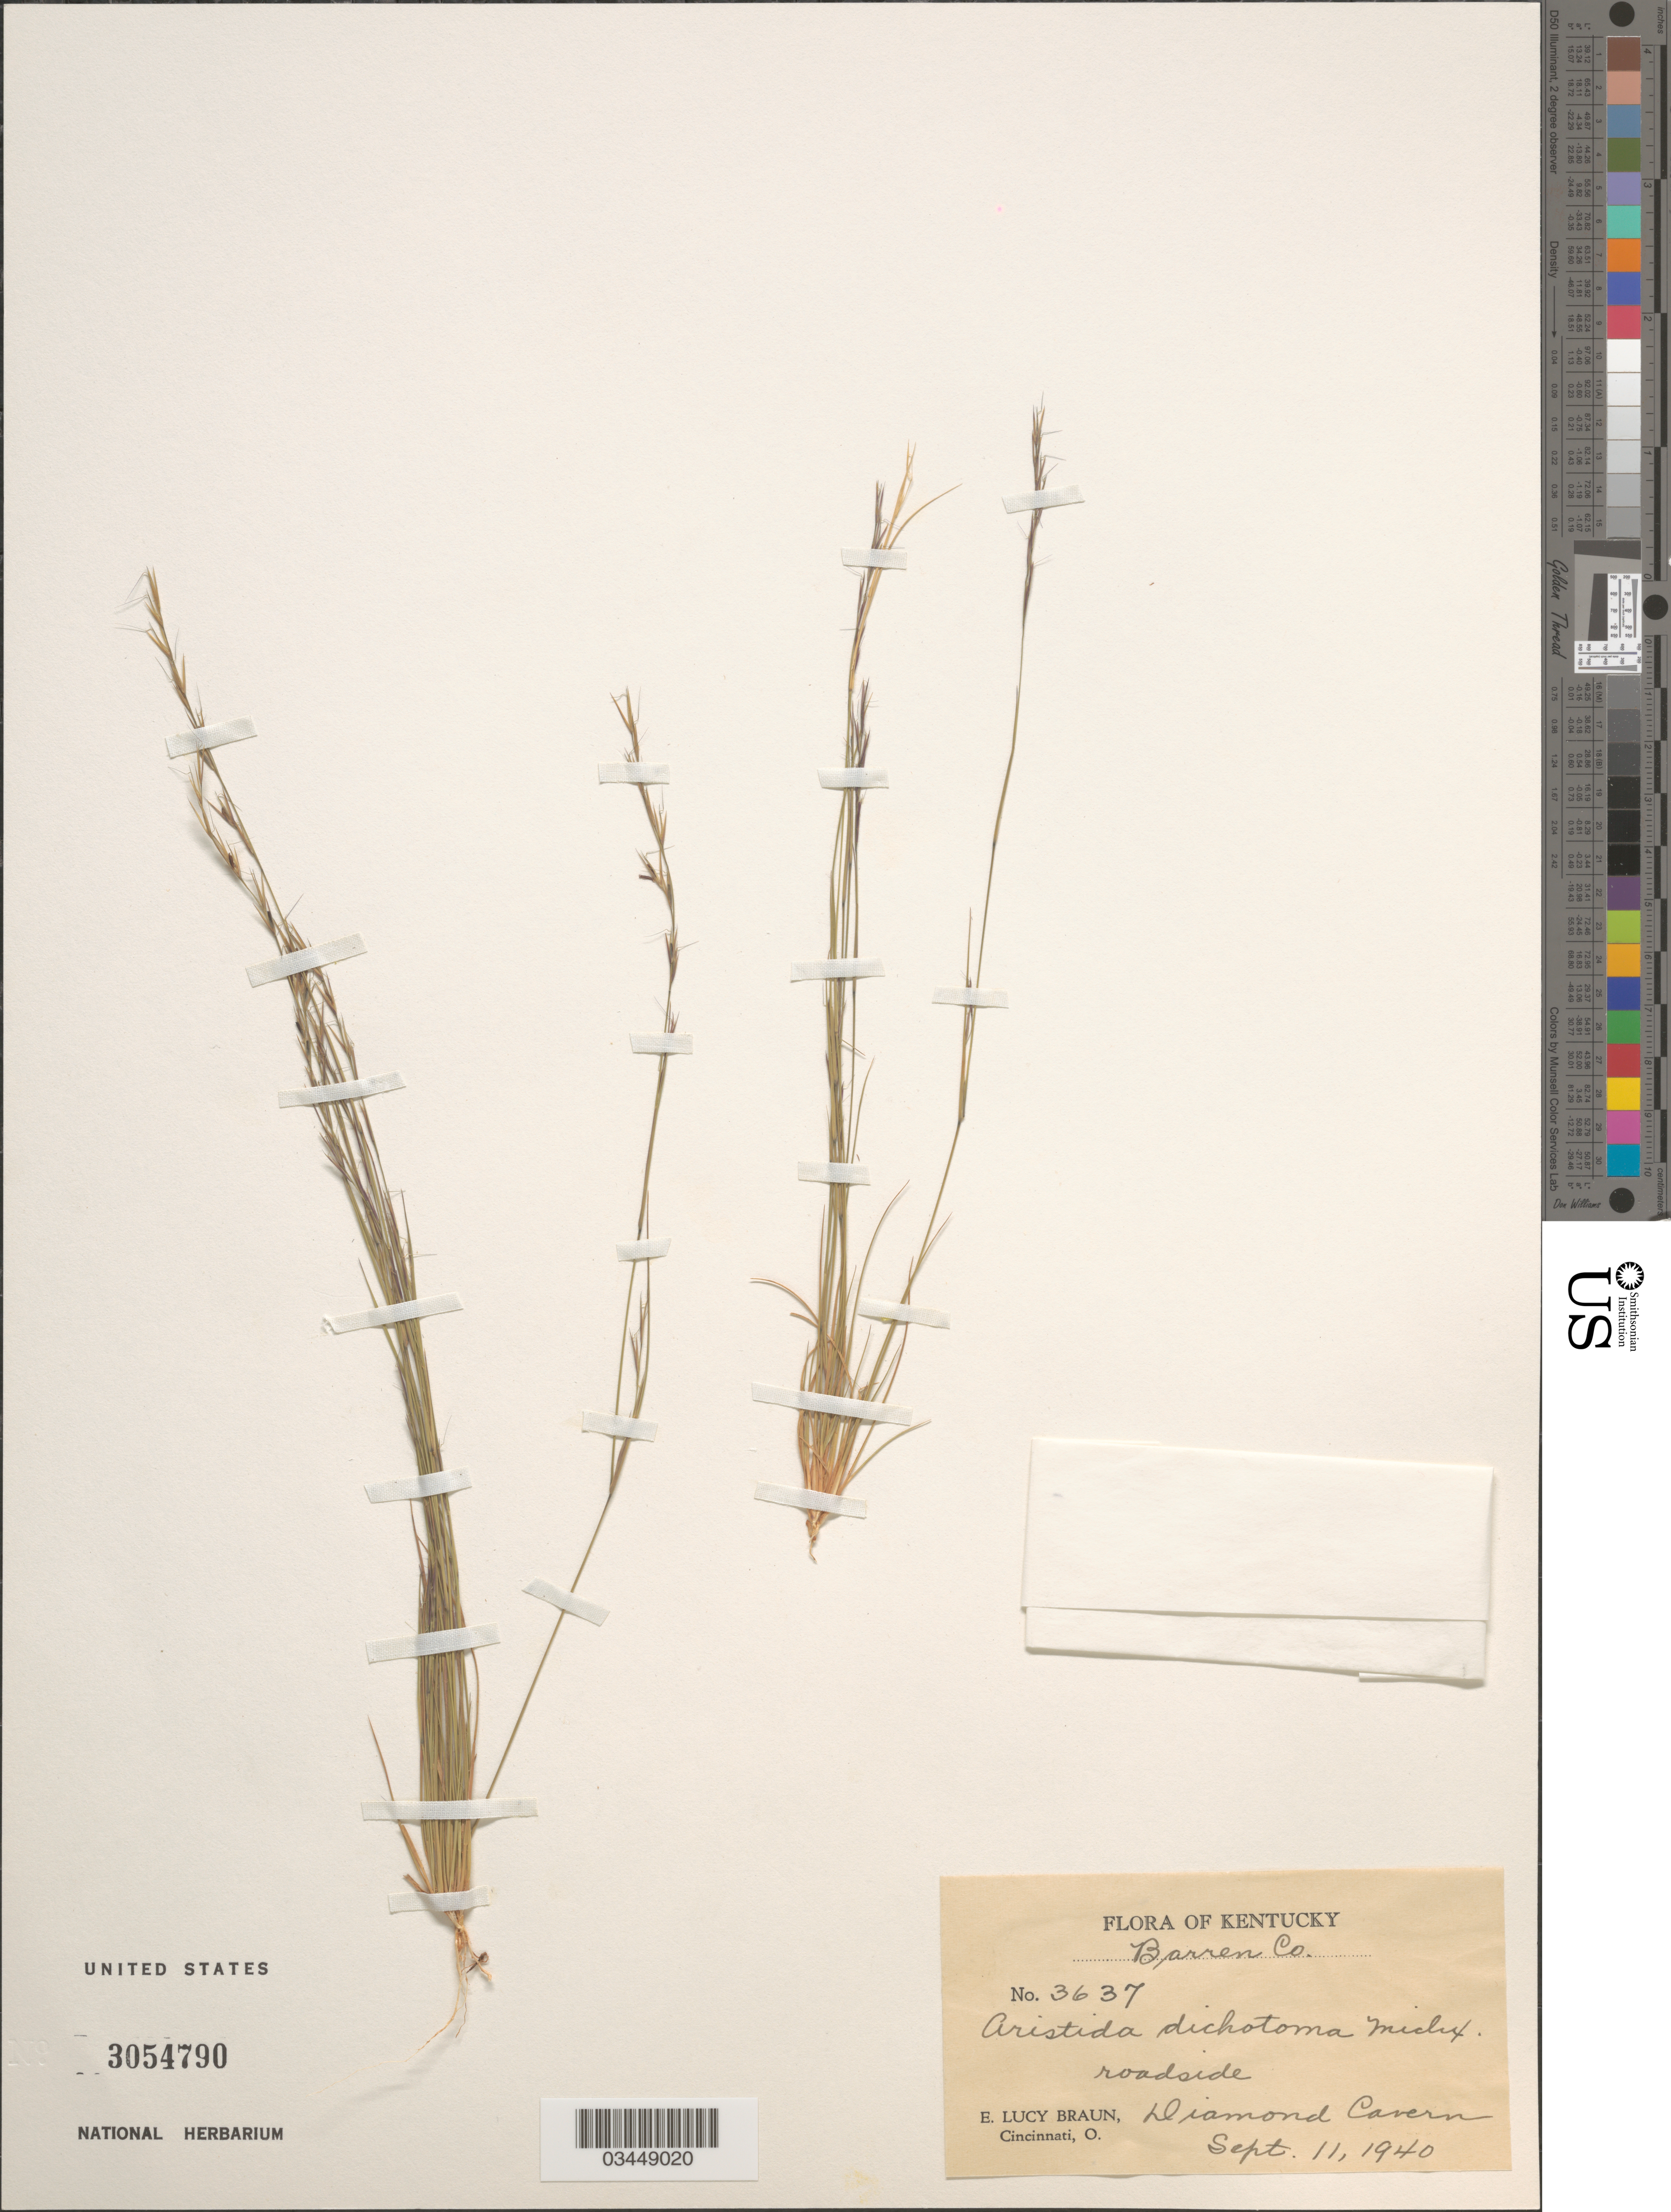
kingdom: Plantae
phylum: Tracheophyta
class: Liliopsida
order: Poales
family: Poaceae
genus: Aristida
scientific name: Aristida dichotoma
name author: Michx.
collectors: E. L. Braun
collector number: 3637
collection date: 1940-09-11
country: United States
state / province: Kentucky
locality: Barren Co. Diamond Cavern.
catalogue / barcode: US 3054790